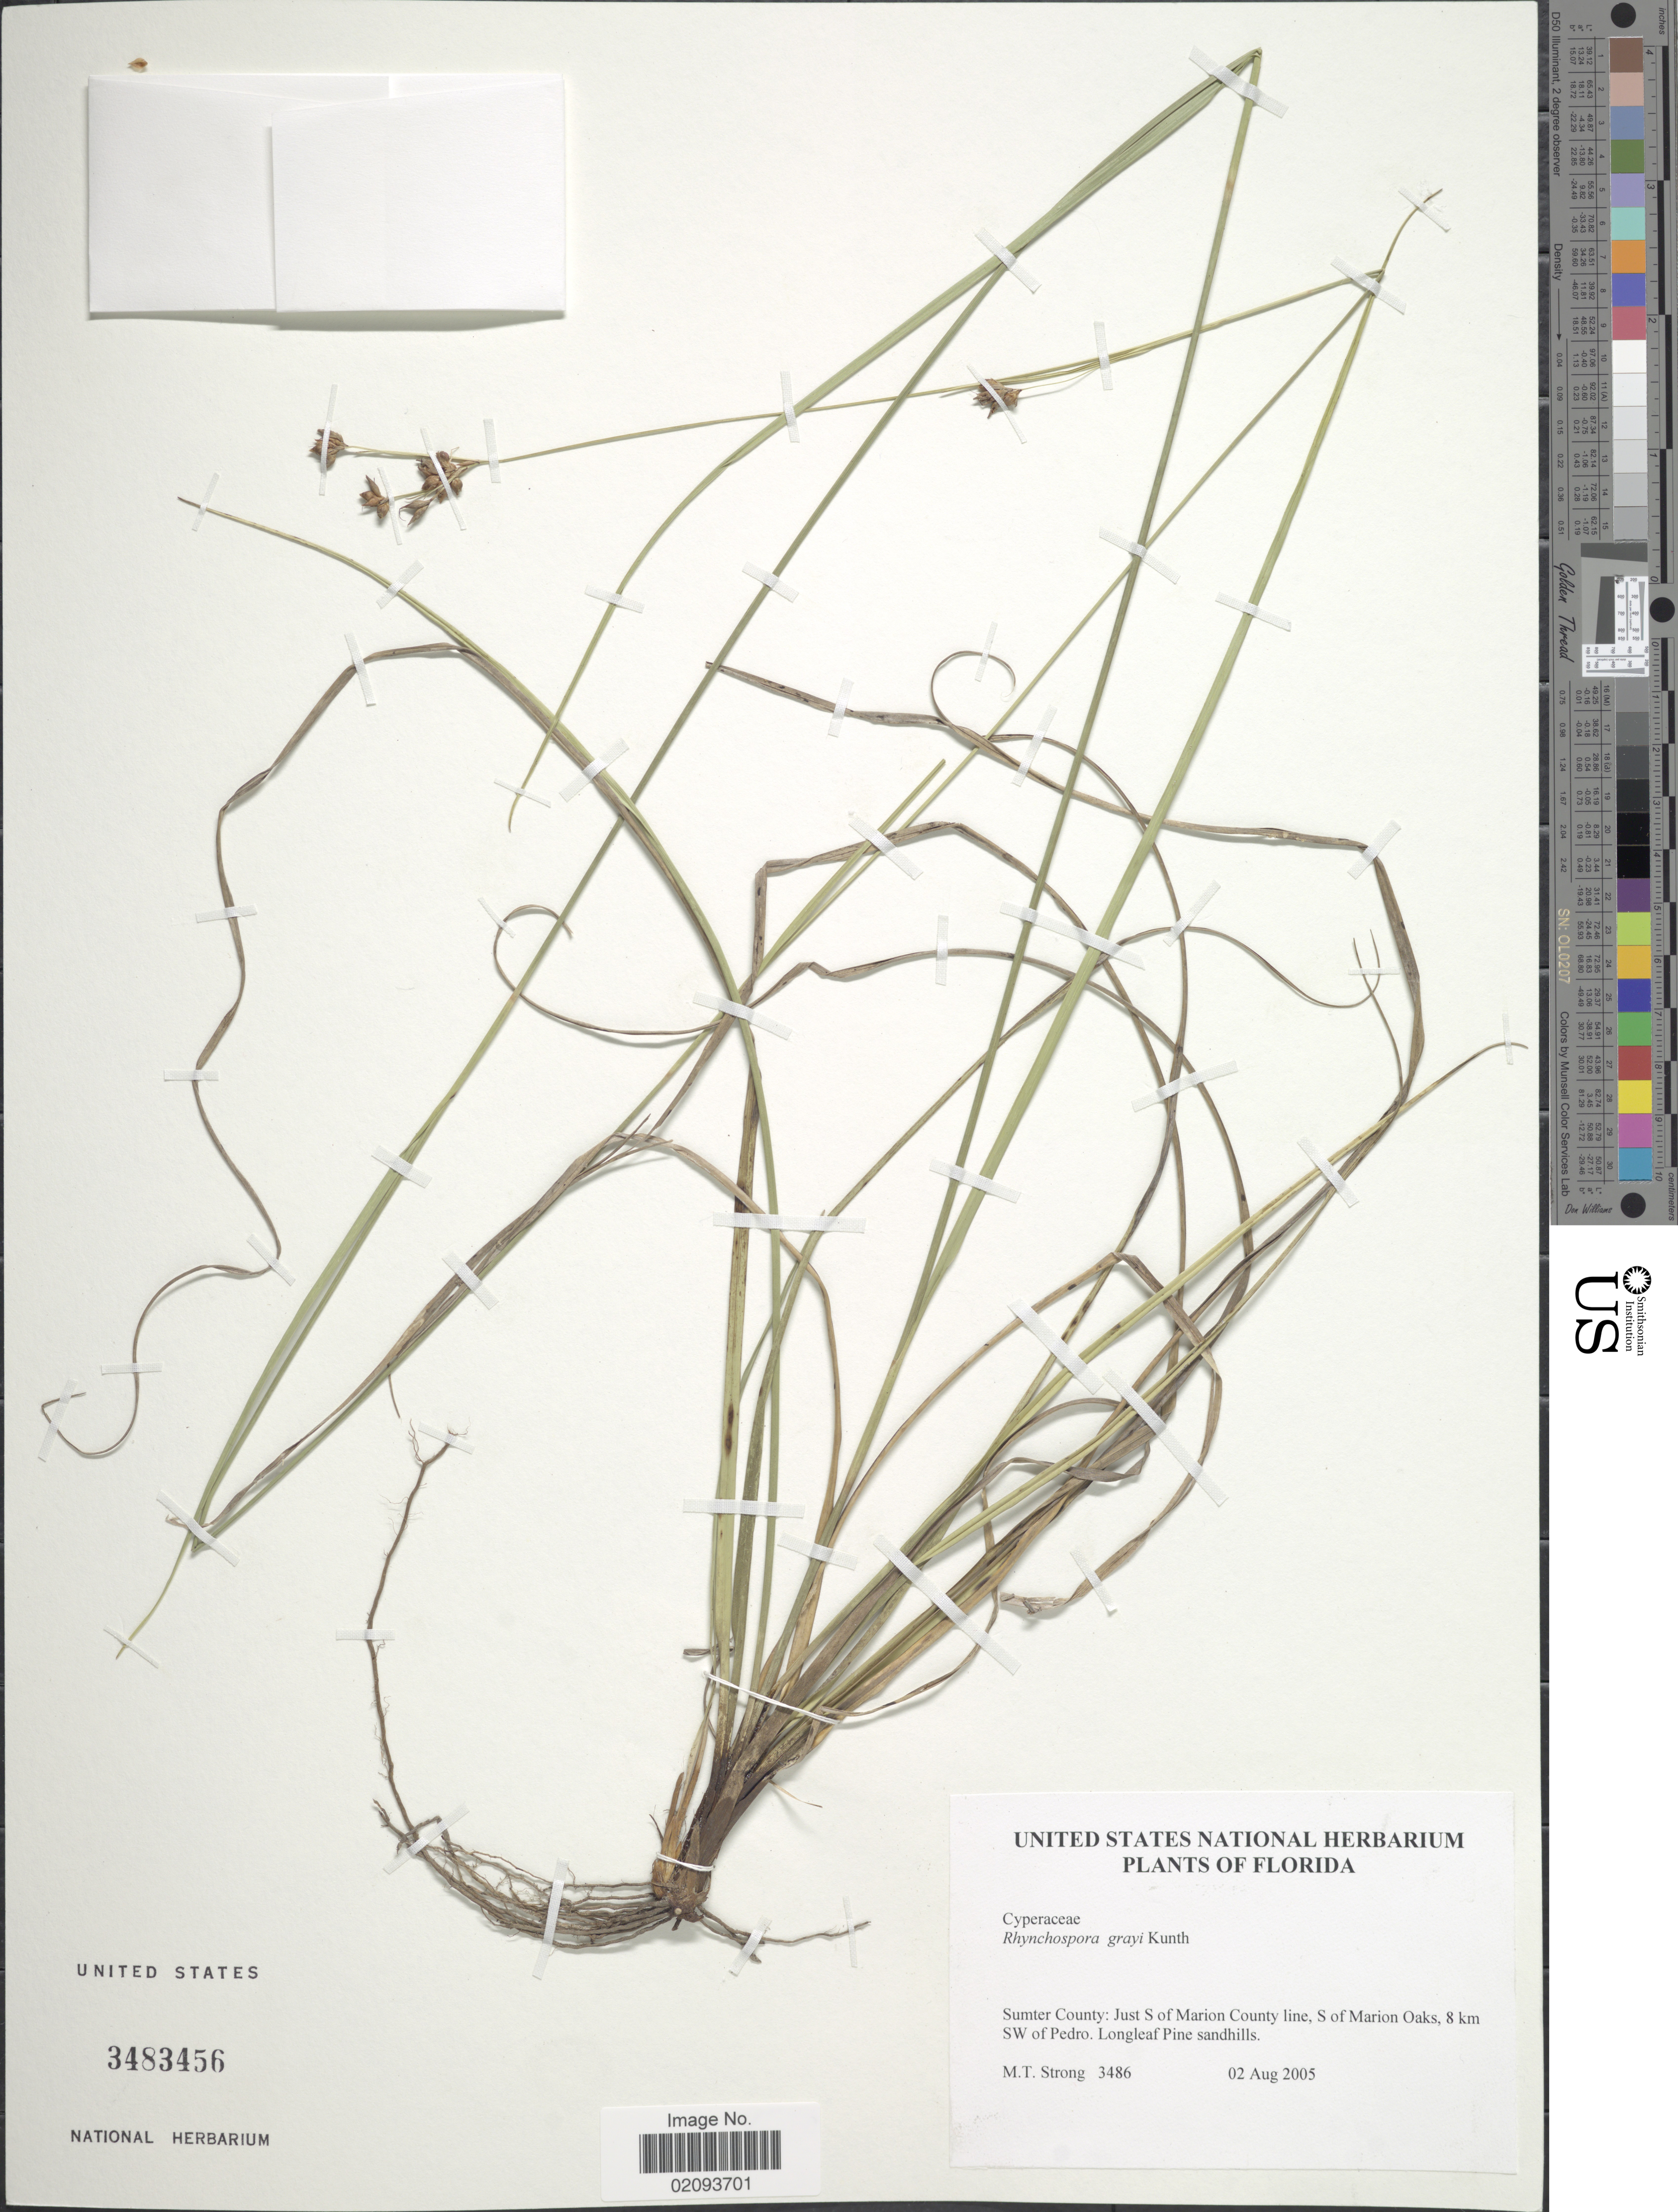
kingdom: Plantae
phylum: Tracheophyta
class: Liliopsida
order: Poales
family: Cyperaceae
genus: Rhynchospora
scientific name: Rhynchospora grayi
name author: Kunth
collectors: M. T. Strong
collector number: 3486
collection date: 2005-08-02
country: United States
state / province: Florida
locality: Sumter County: Just S of Marion County line, S of Marion Oaks, 8 km SW of Pedro. Longleaf Pine sandhills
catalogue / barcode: US 3483456